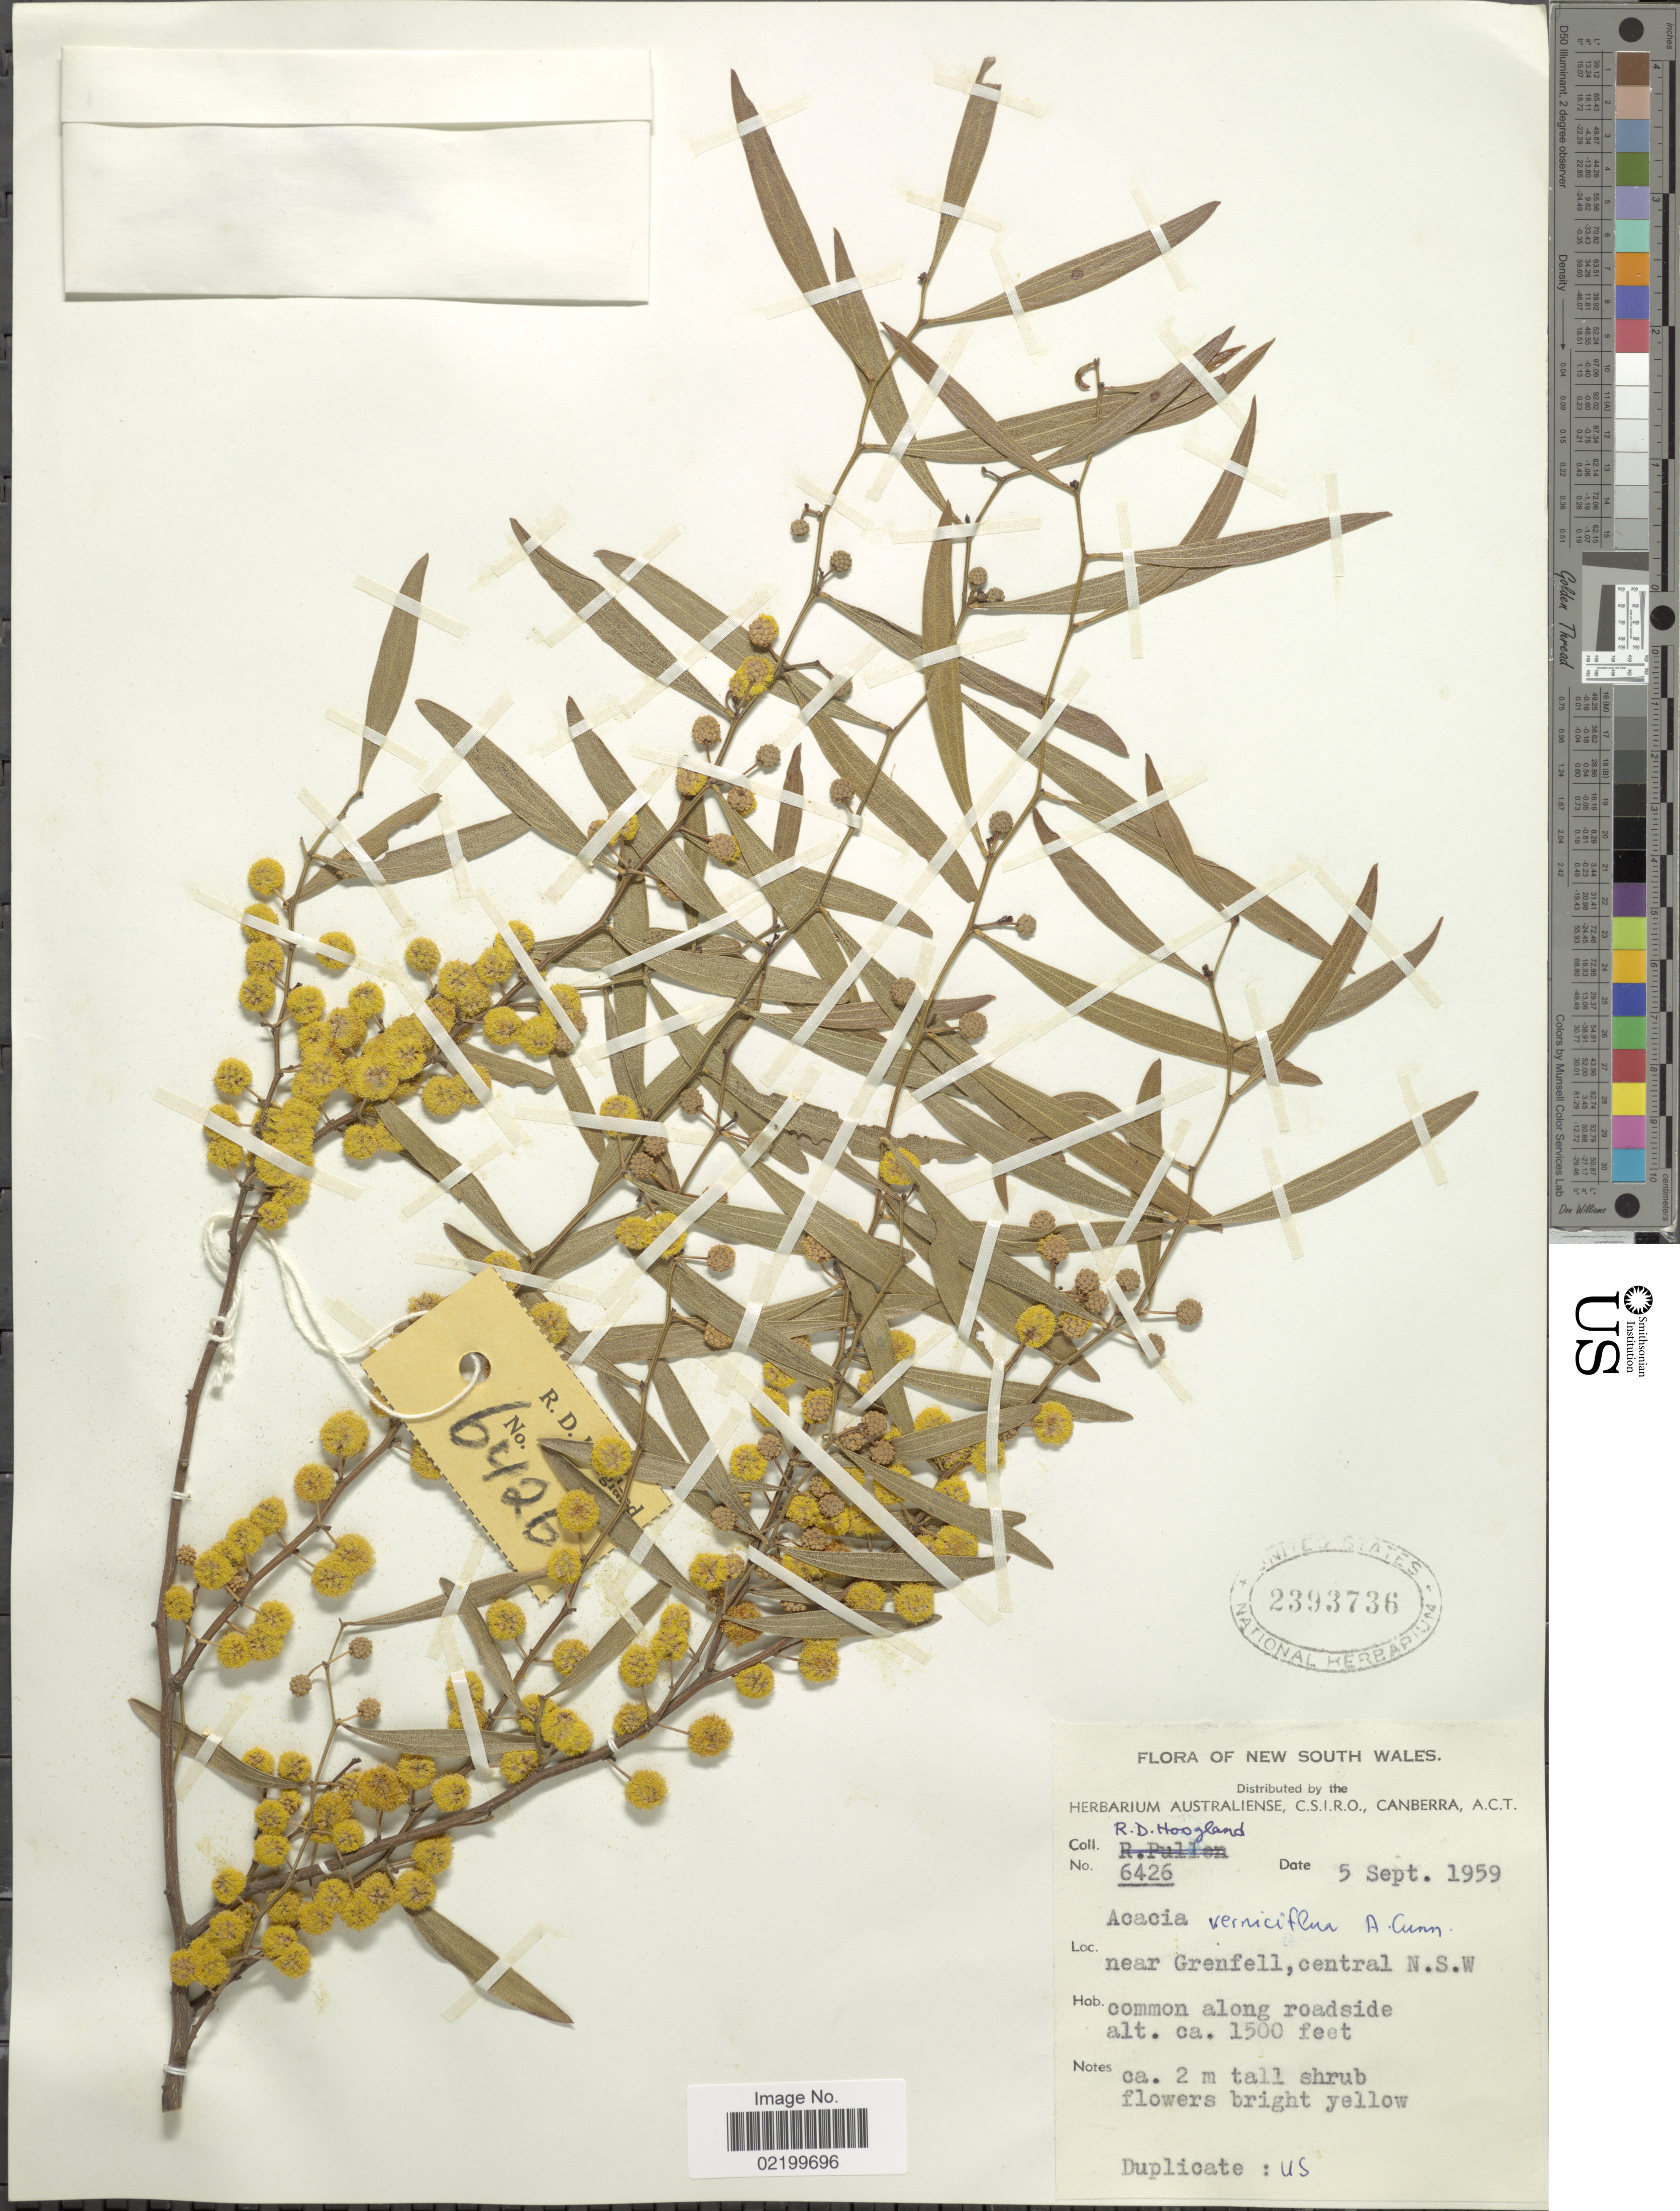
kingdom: Plantae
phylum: Tracheophyta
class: Magnoliopsida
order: Fabales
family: Fabaceae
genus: Acacia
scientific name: Acacia verniciflua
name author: A. Cunn.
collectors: R. D. Hoogland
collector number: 6426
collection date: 1959-09-05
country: Australia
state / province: New South Wales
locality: Near Grenfell, central N.S.W.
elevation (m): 457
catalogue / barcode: US 2393736